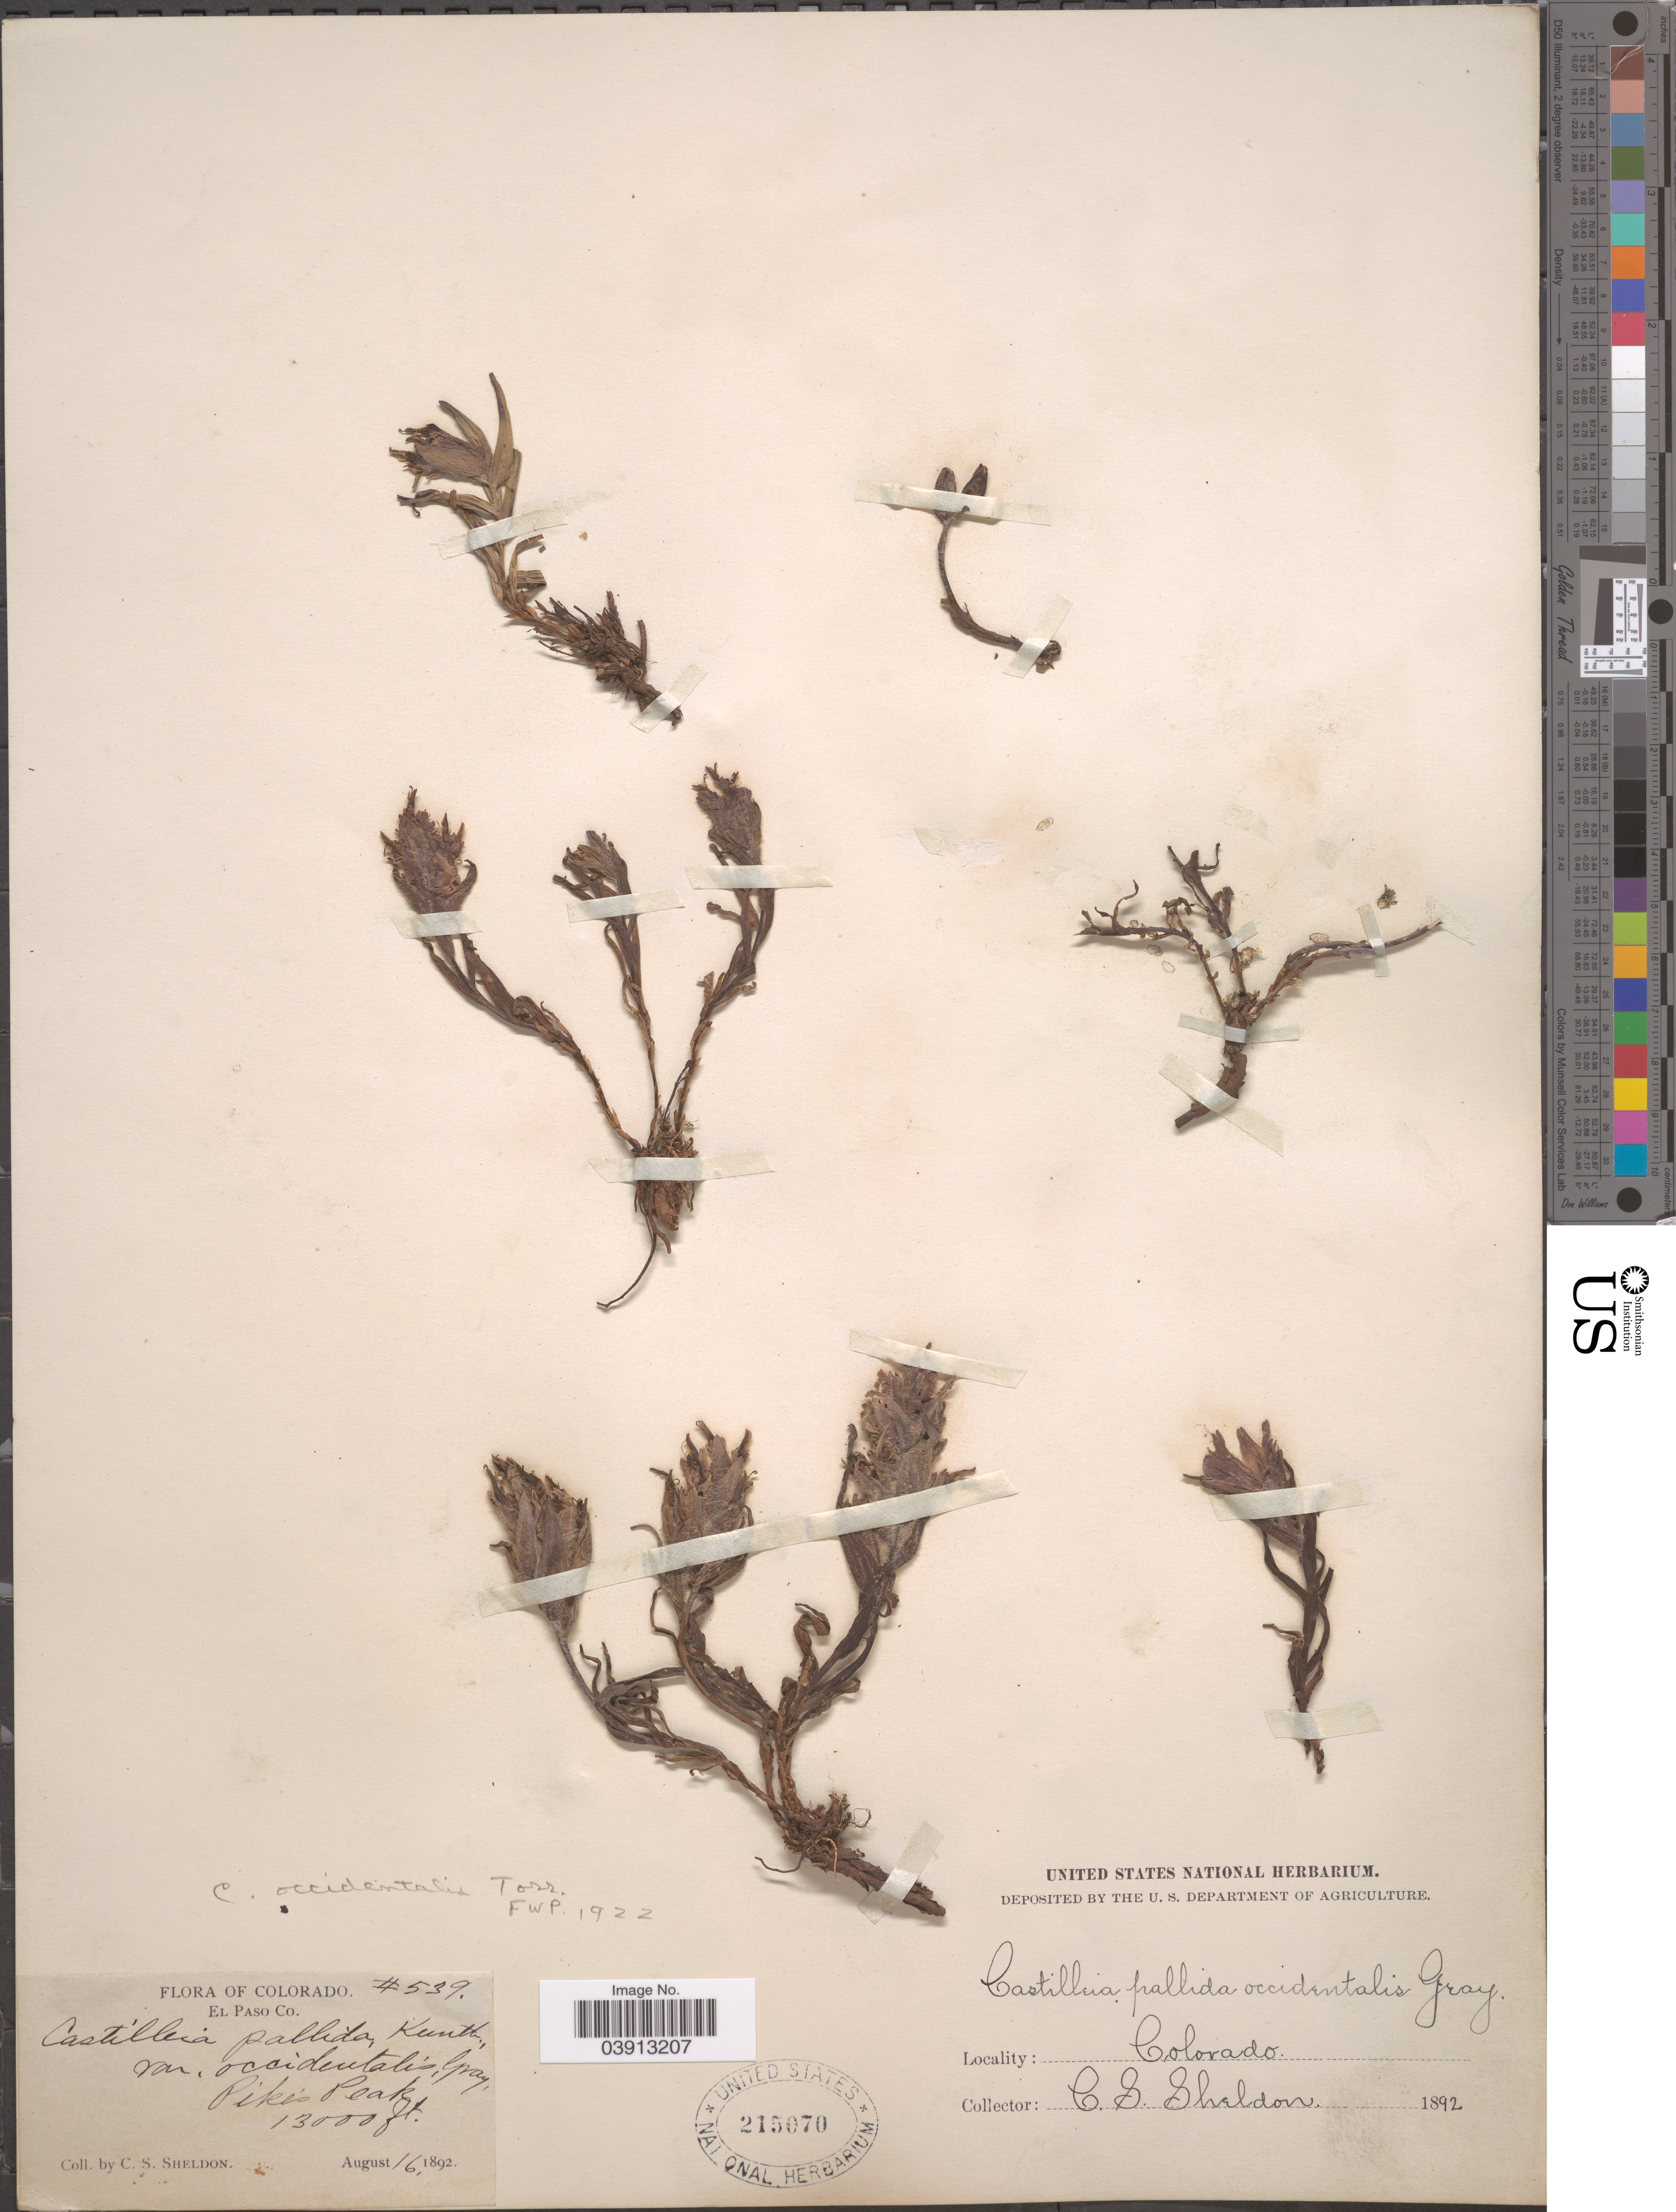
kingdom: Plantae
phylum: Tracheophyta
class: Magnoliopsida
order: Lamiales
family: Orobanchaceae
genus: Castilleja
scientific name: Castilleja occidentalis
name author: Torr.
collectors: C. S. Sheldon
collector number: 539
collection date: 1892-08-16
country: United States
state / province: Colorado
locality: El Paso Co. Pike's Peak.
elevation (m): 3962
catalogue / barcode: US 215070